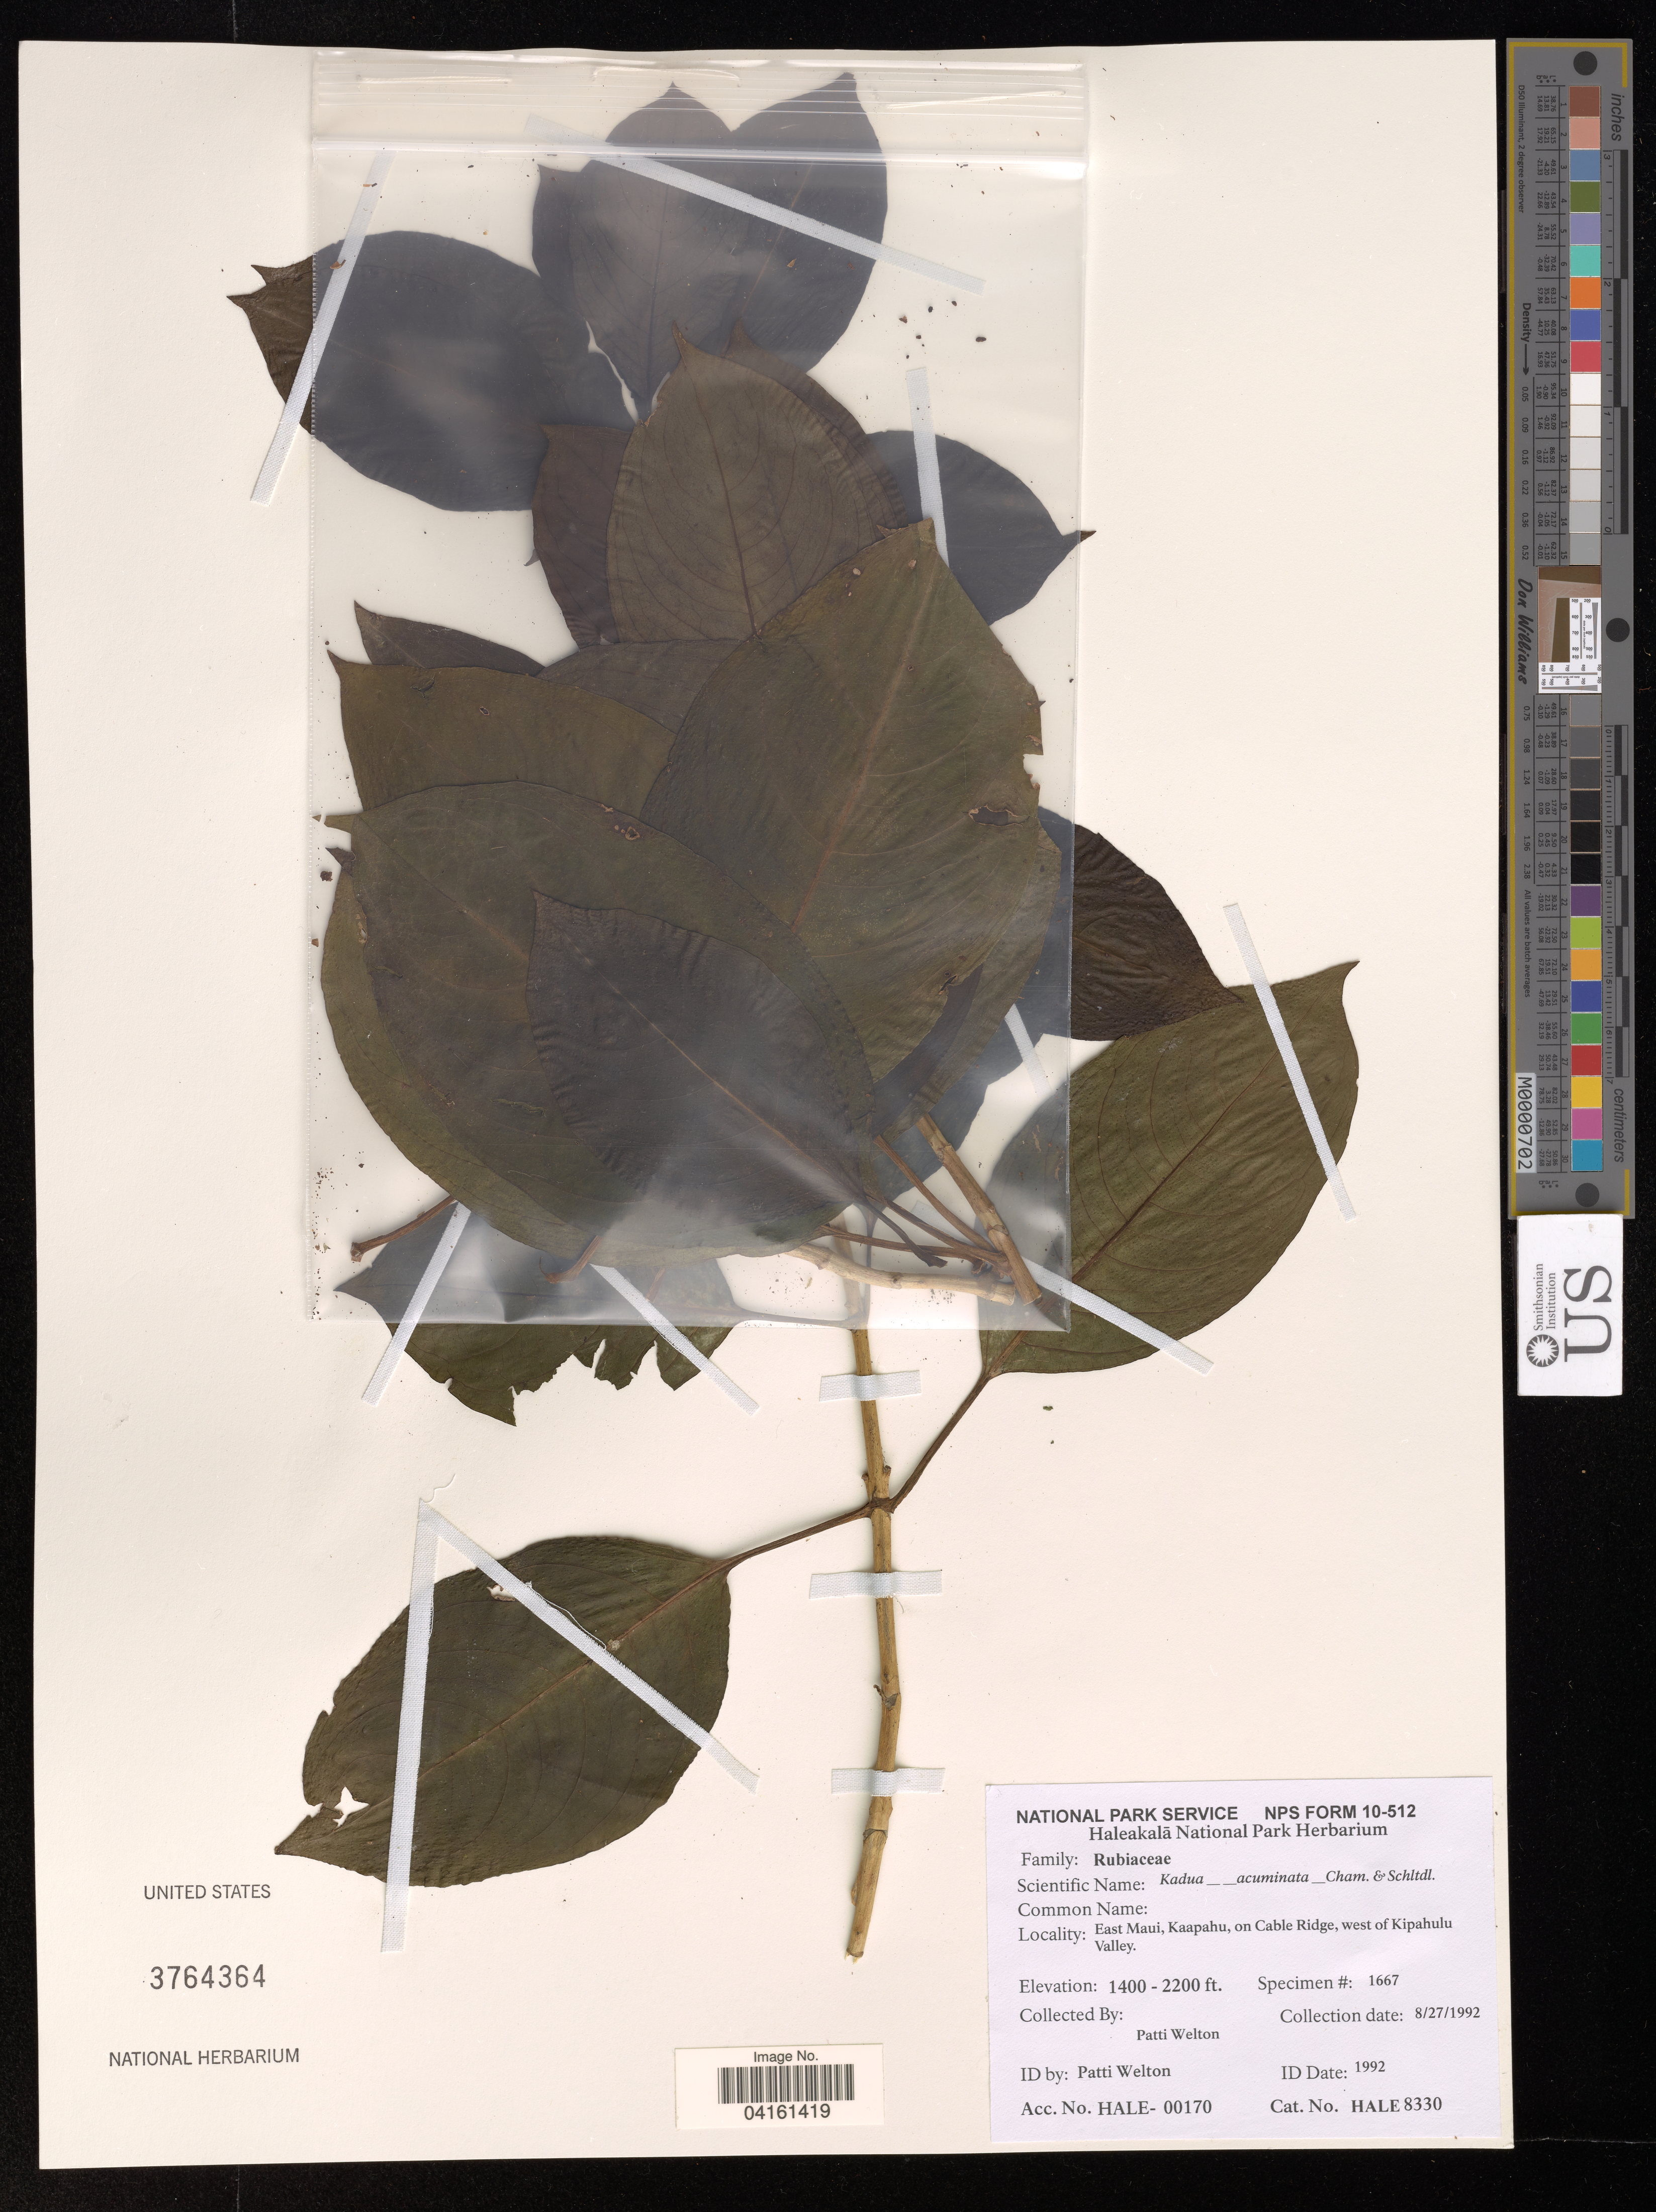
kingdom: Plantae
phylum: Tracheophyta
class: Magnoliopsida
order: Gentianales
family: Rubiaceae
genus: Kadua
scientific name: Kadua acuminata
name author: Cham. & Schltdl.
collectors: P. Welton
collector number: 1667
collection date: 1992-08-27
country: United States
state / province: Hawaii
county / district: Maui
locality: East Maui, Kaapahu, on Cable Ridge, west of Kipahulu Valley.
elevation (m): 427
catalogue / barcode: US 3764364